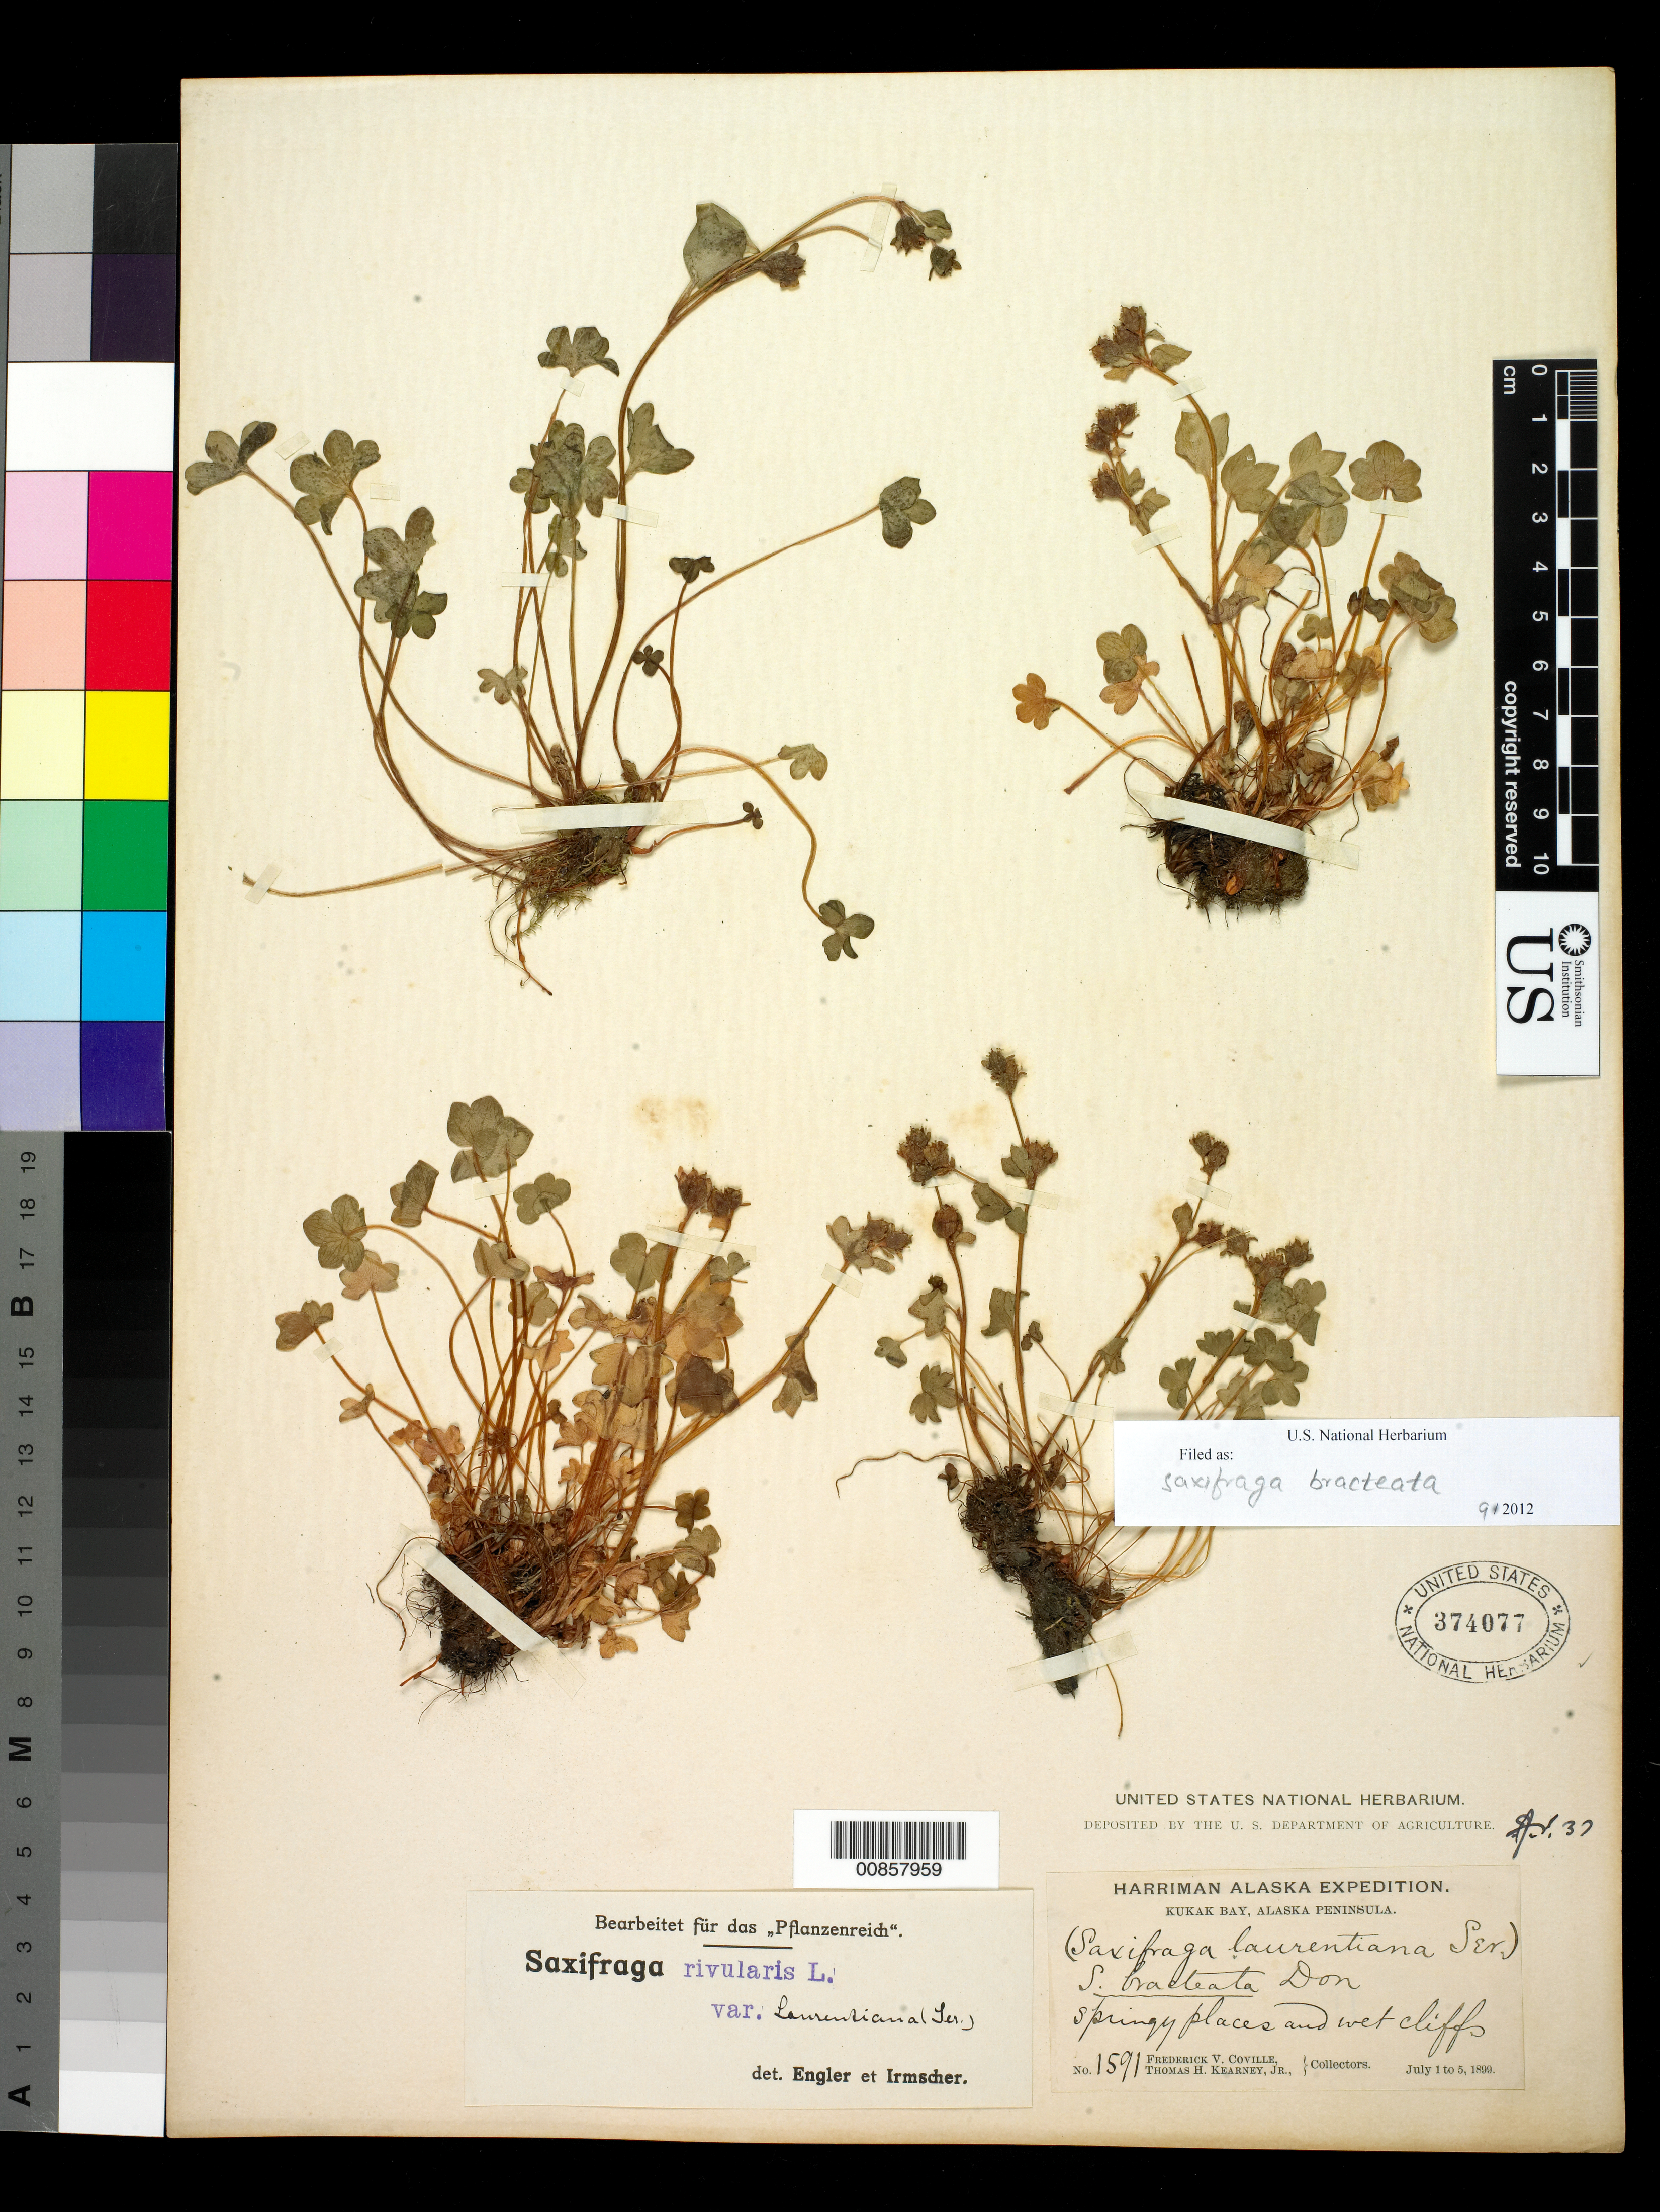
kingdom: Plantae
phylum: Tracheophyta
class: Magnoliopsida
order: Saxifragales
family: Saxifragaceae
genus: Saxifraga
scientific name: Saxifraga bracteata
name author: D. Don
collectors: F. V. Coville & T. H. Kearney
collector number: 1591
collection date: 1899-07-01/1899-07-05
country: United States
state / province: Alaska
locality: Kukak Bay, Alaska Peninsula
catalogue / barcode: US 374077